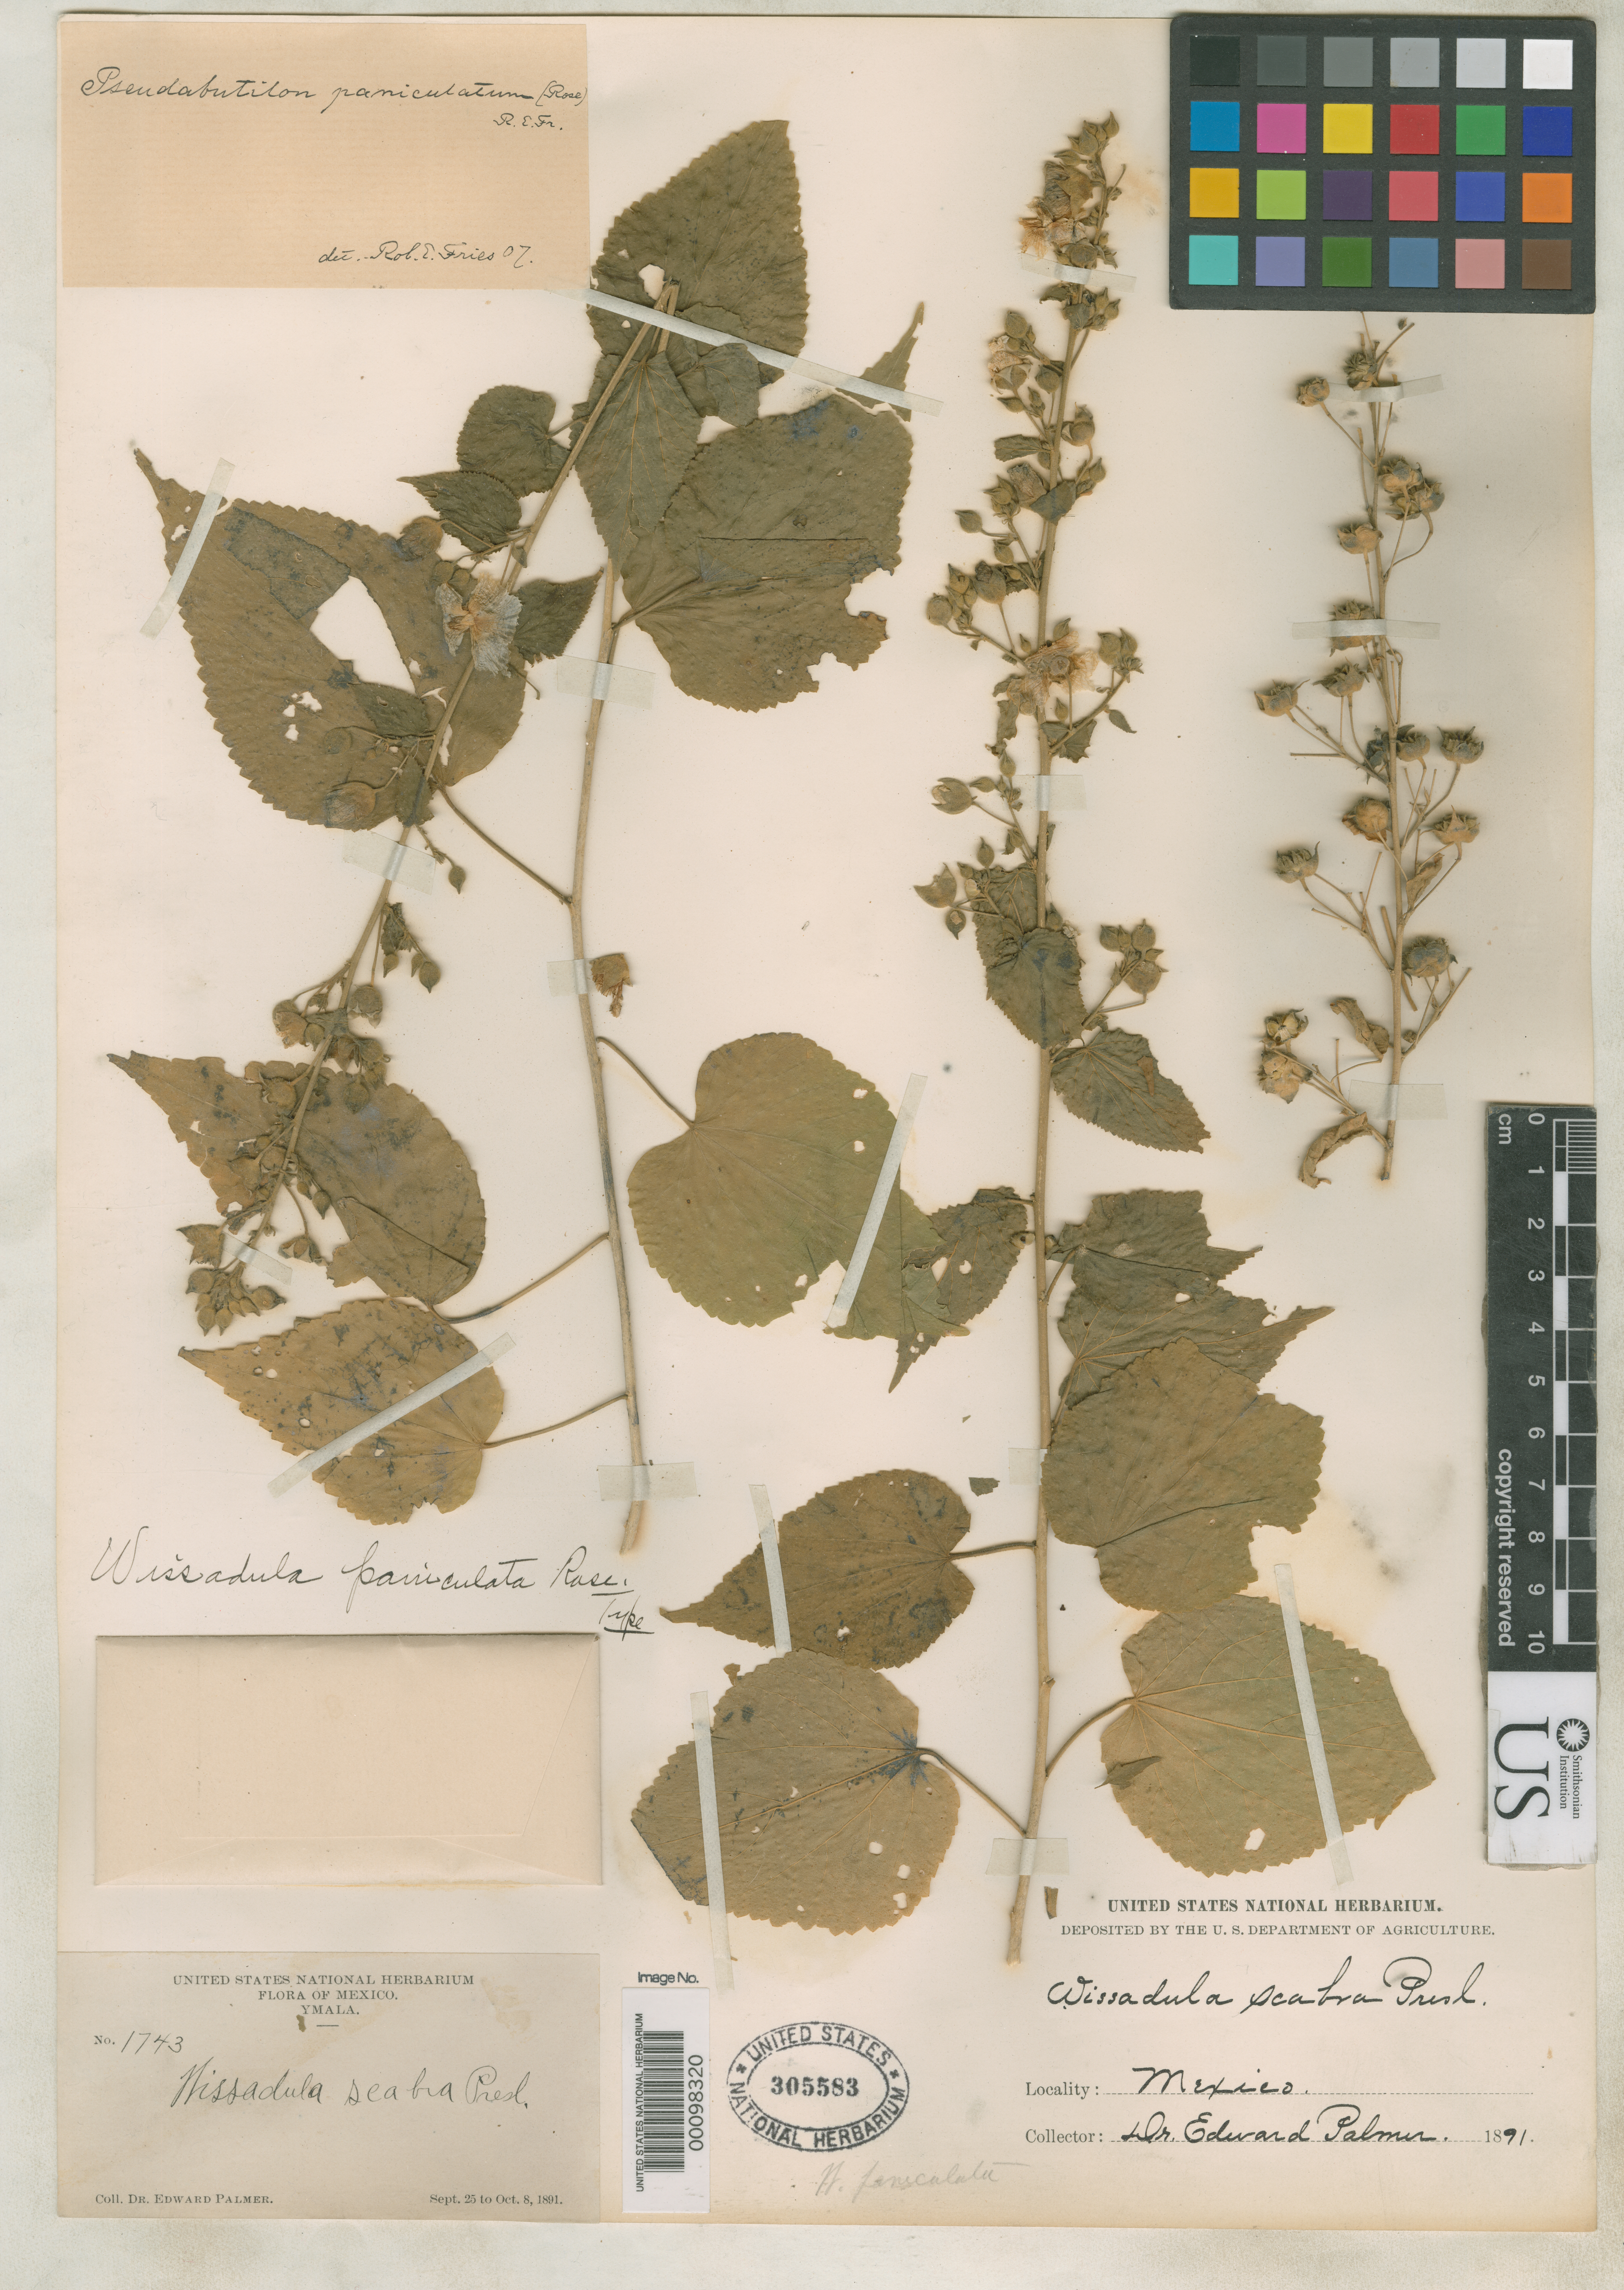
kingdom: Plantae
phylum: Tracheophyta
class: Magnoliopsida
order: Malvales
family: Malvaceae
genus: Wissadula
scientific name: Wissadula paniculata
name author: Rose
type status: Type Collection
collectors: E. Palmer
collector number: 1743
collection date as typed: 25 Sep 1891 to 08 Oct 1891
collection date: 1891-09-25/1891-10-08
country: Mexico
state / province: Sinaloa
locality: Near Ymala.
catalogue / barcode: US 305583